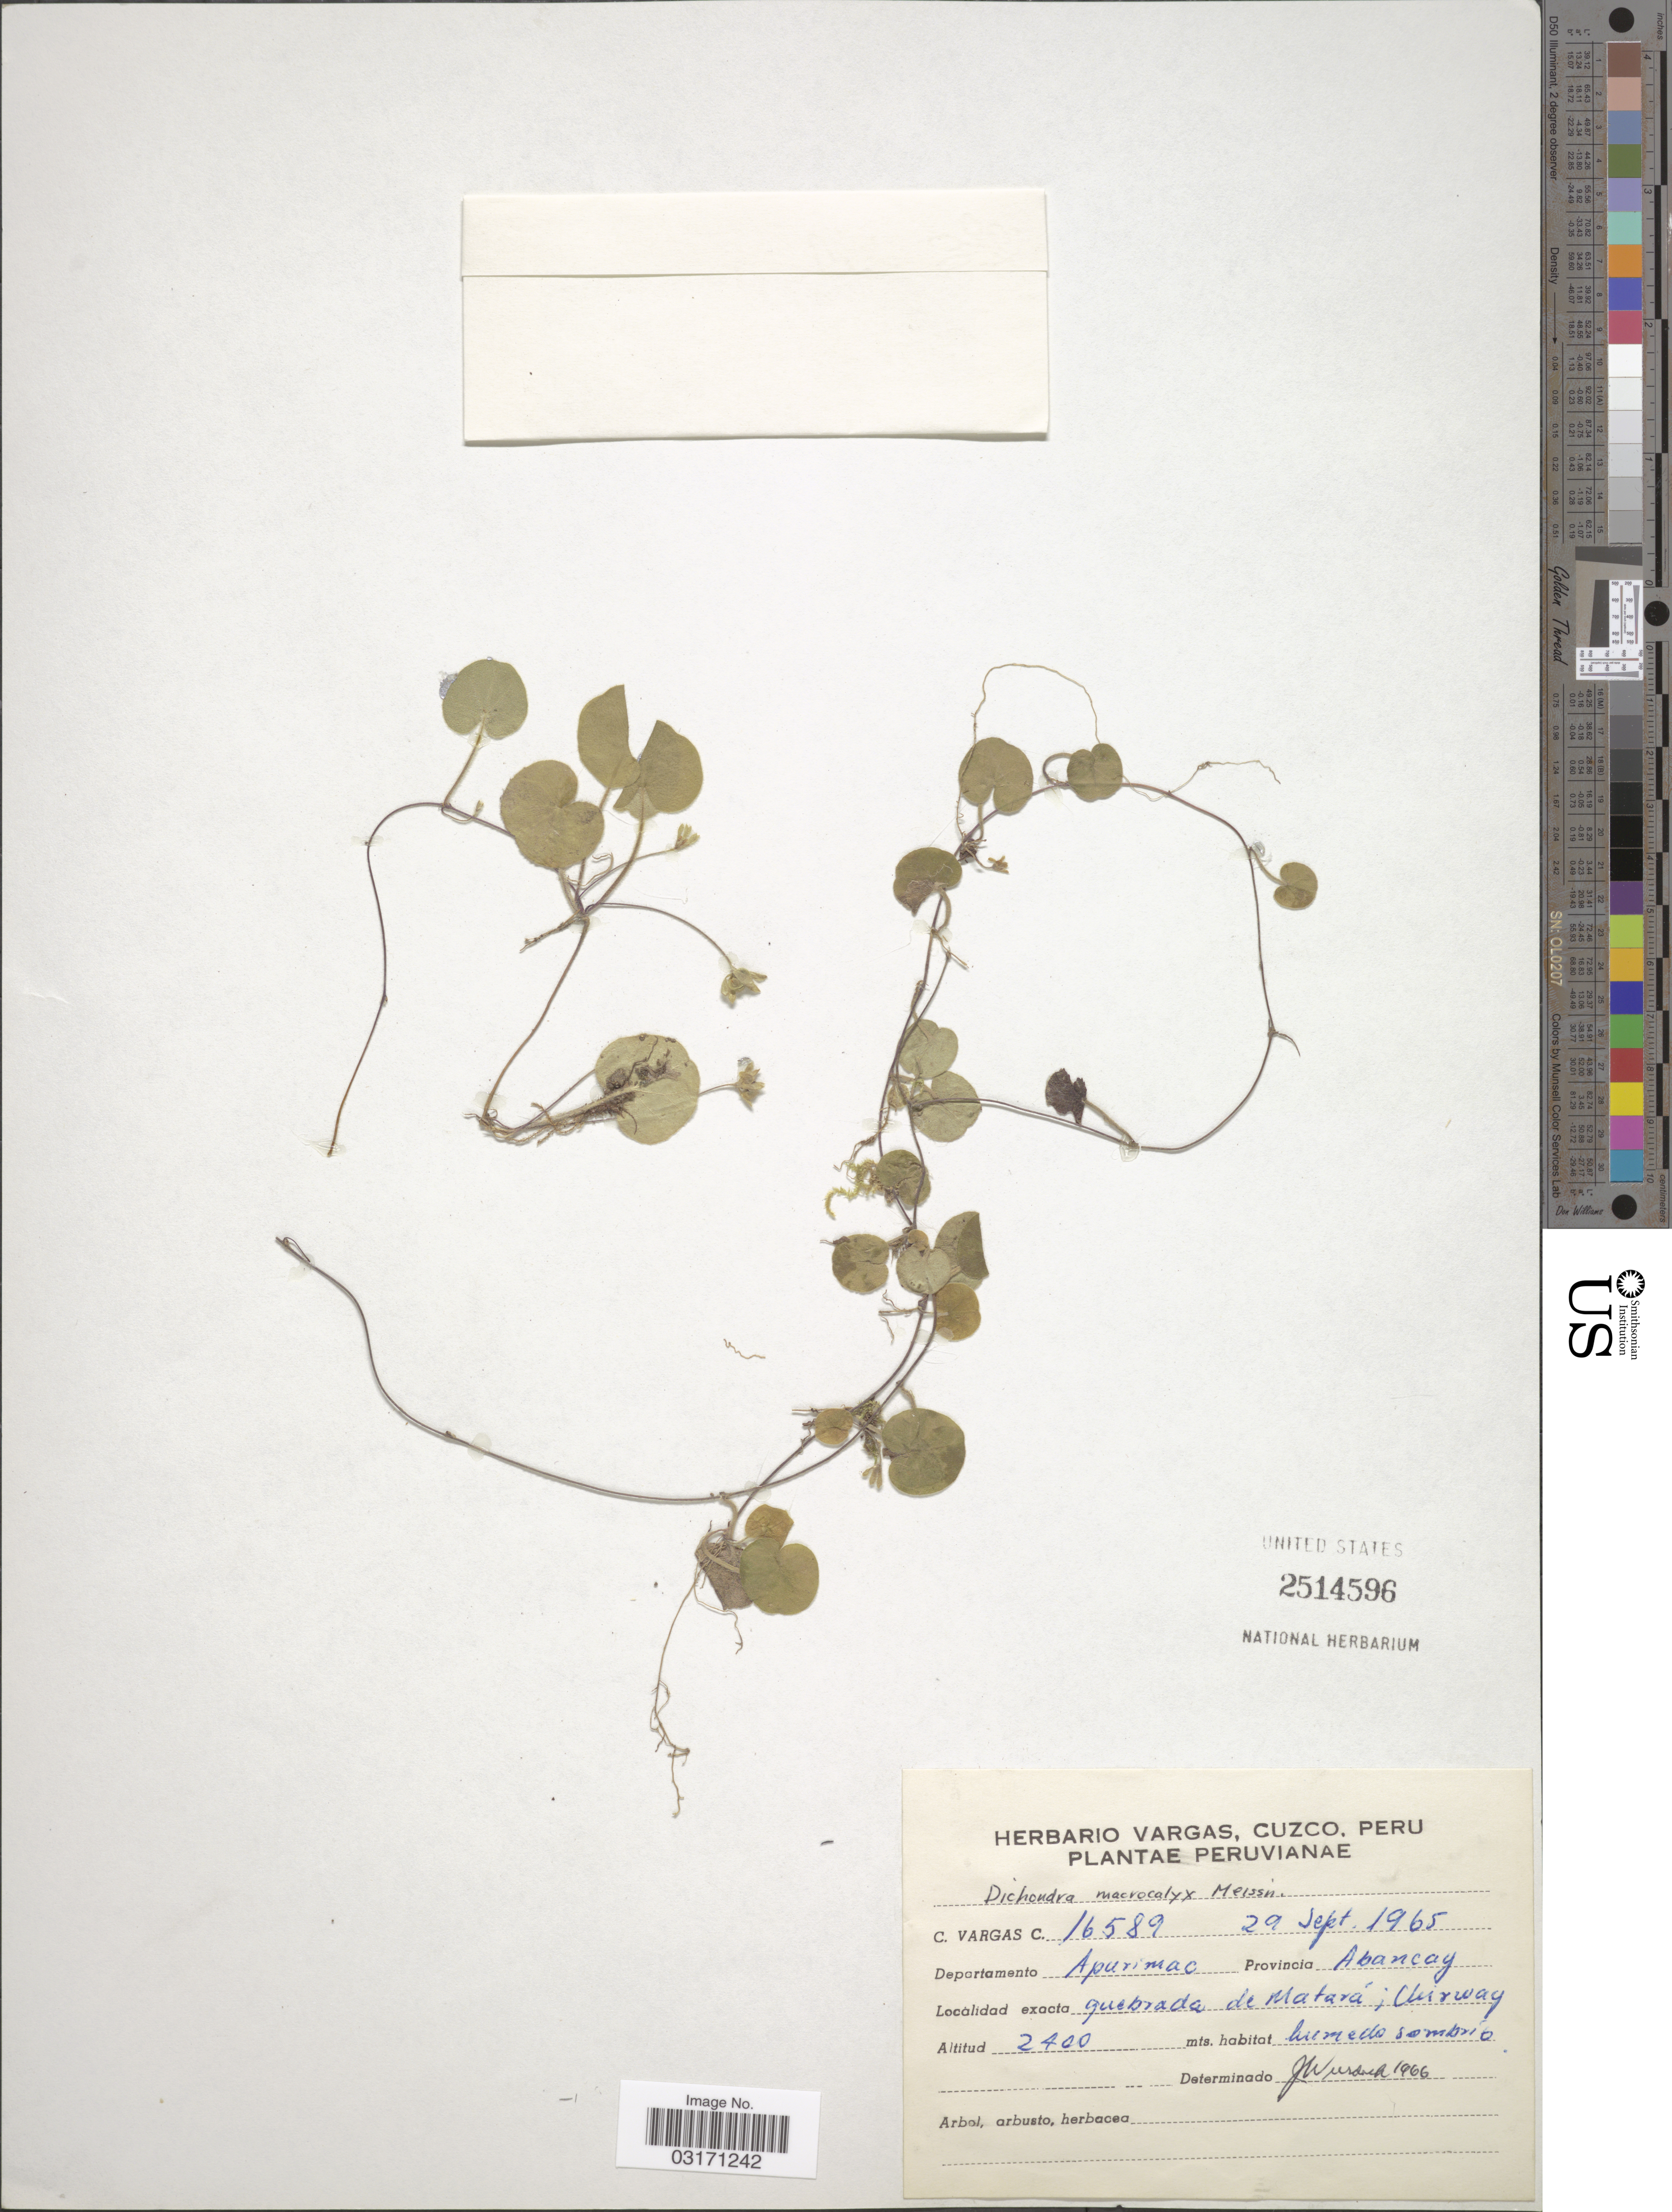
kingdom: Plantae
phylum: Tracheophyta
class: Magnoliopsida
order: Solanales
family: Convolvulaceae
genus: Dichondra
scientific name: Dichondra macrocalyx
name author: Meisn.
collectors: C. Vargas Calderón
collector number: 16589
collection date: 1965-09-29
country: Peru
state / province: Apurímac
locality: Quebrada de Matará; Chirway, Provincia Abancay, Departamento Apurímac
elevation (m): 2400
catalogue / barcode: US 2514596